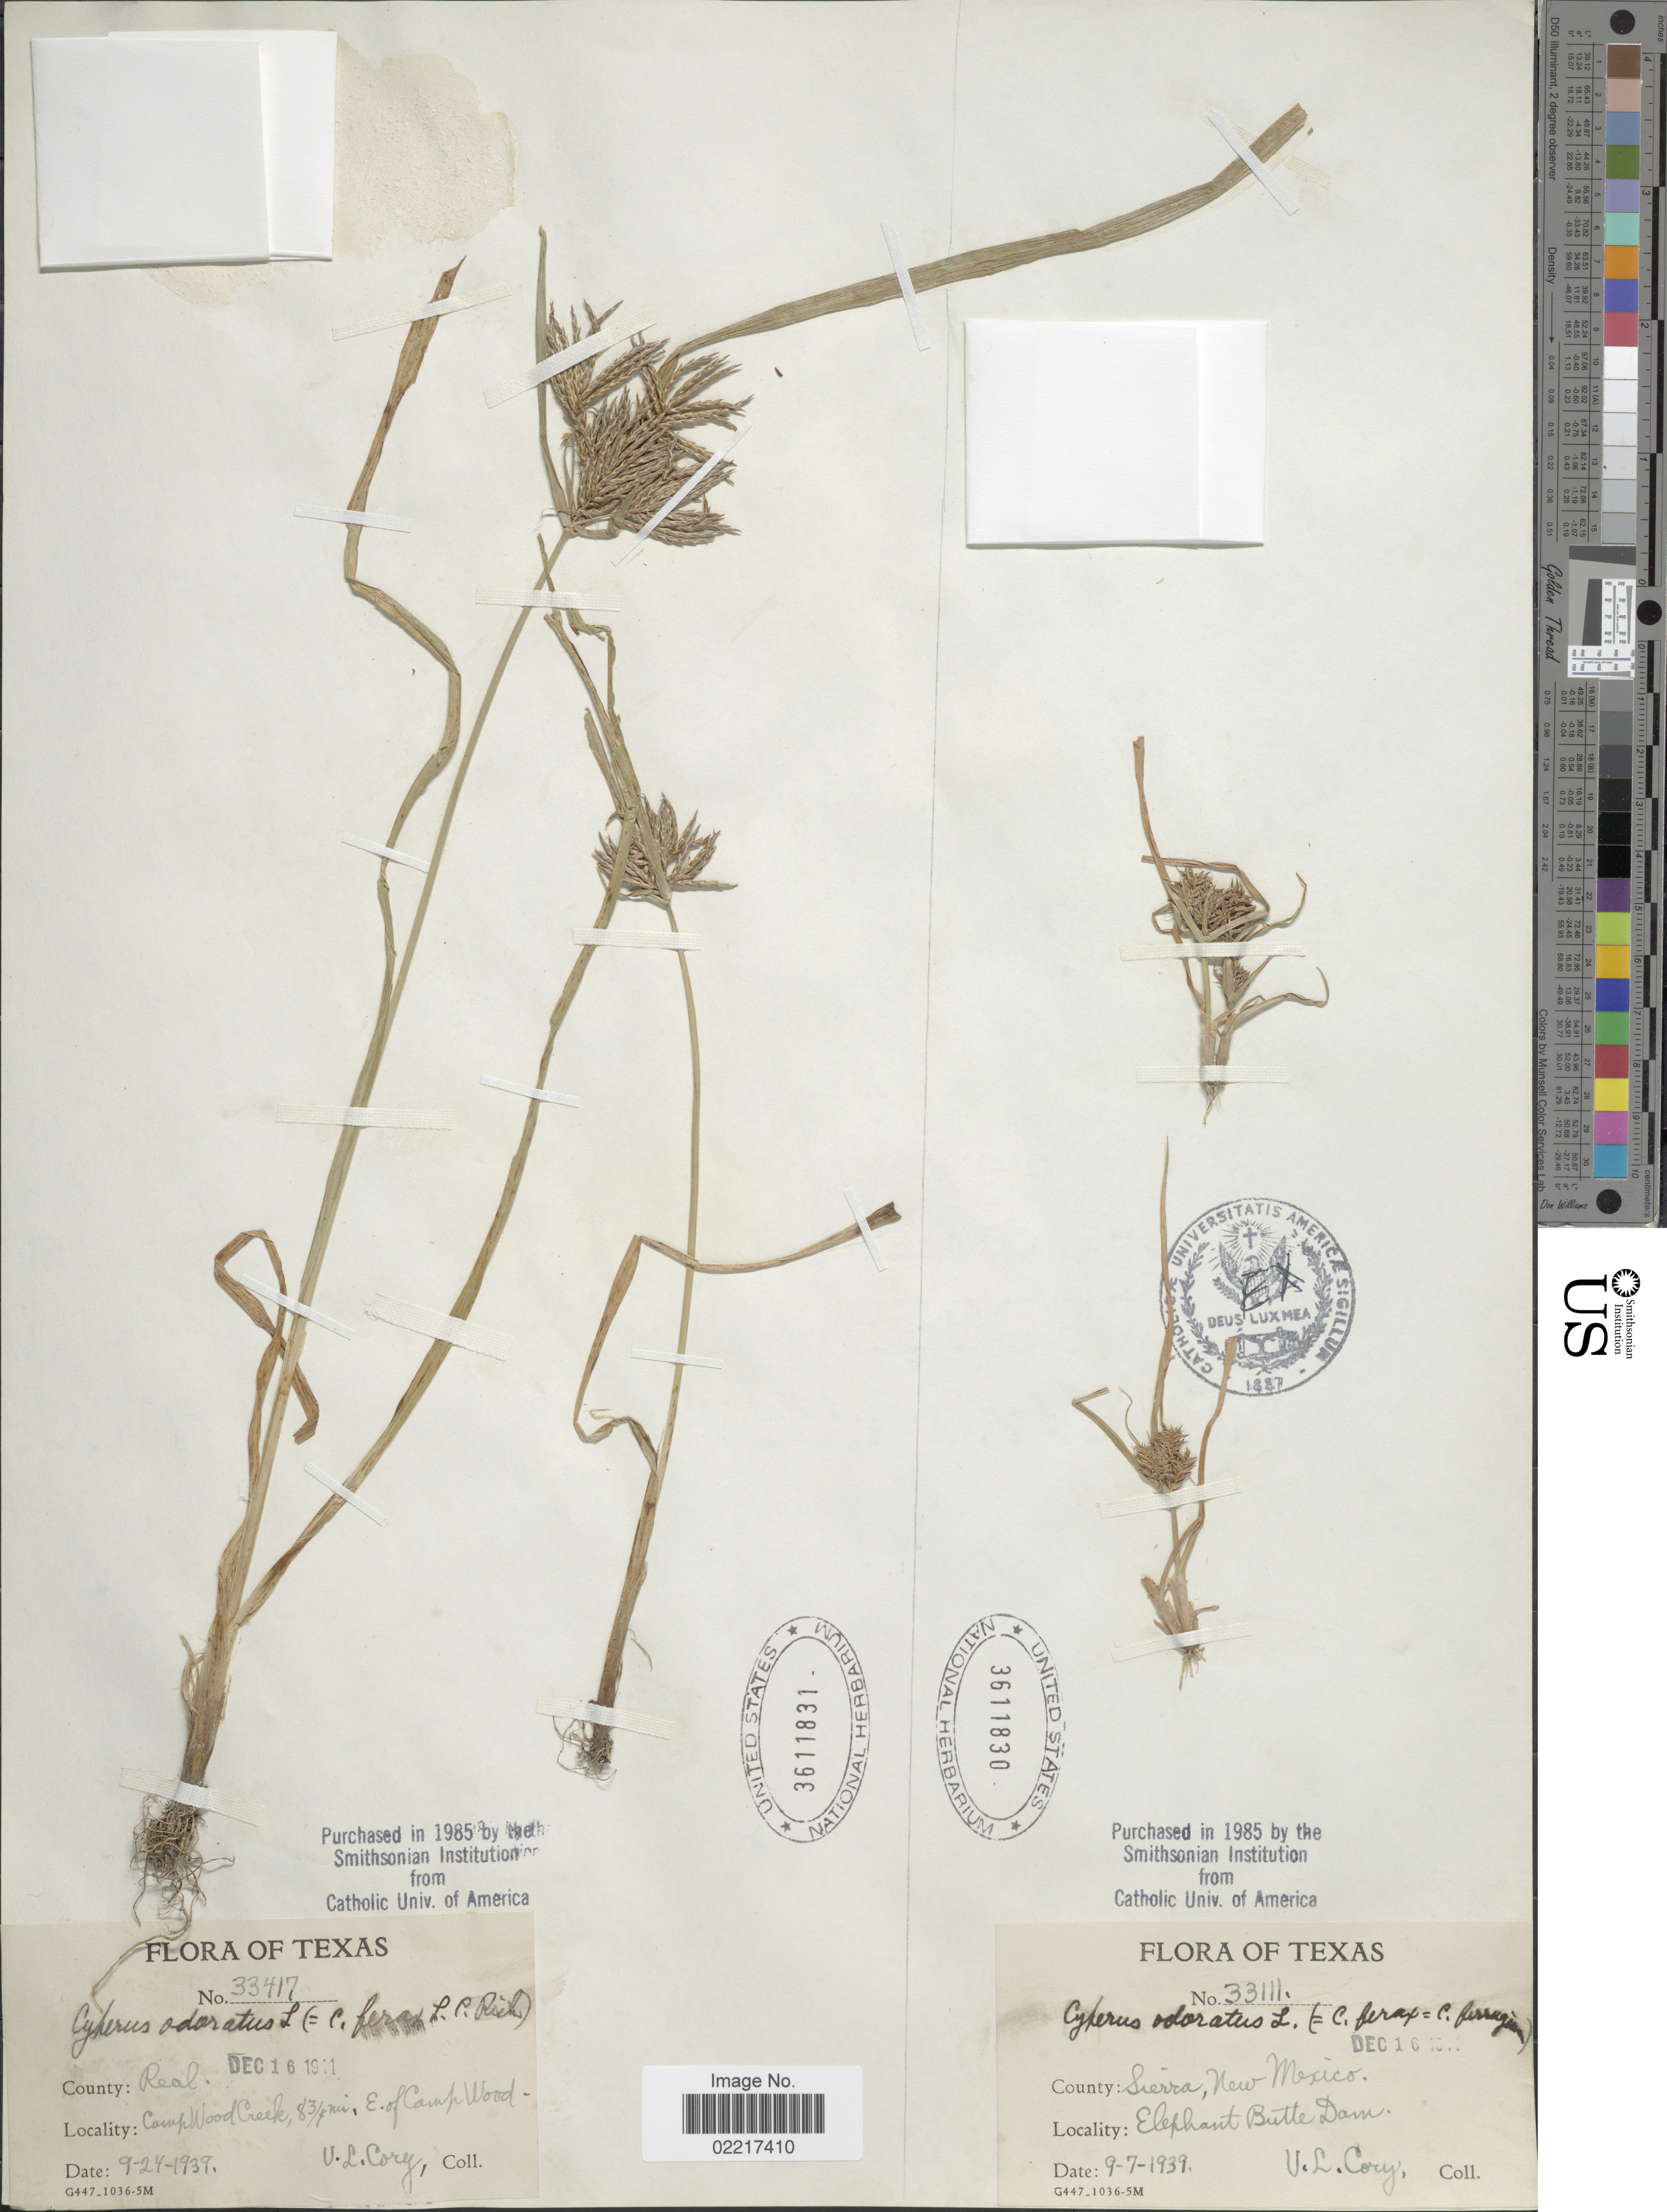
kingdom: Plantae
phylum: Tracheophyta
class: Liliopsida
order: Poales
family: Cyperaceae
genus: Cyperus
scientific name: Cyperus odoratus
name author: L.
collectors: V. Cory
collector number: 33417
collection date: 1939-09-24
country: United States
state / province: Texas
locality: County Real, Camp Wood Creek 83/4 mi. E of Camp Wood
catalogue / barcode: US 3611831